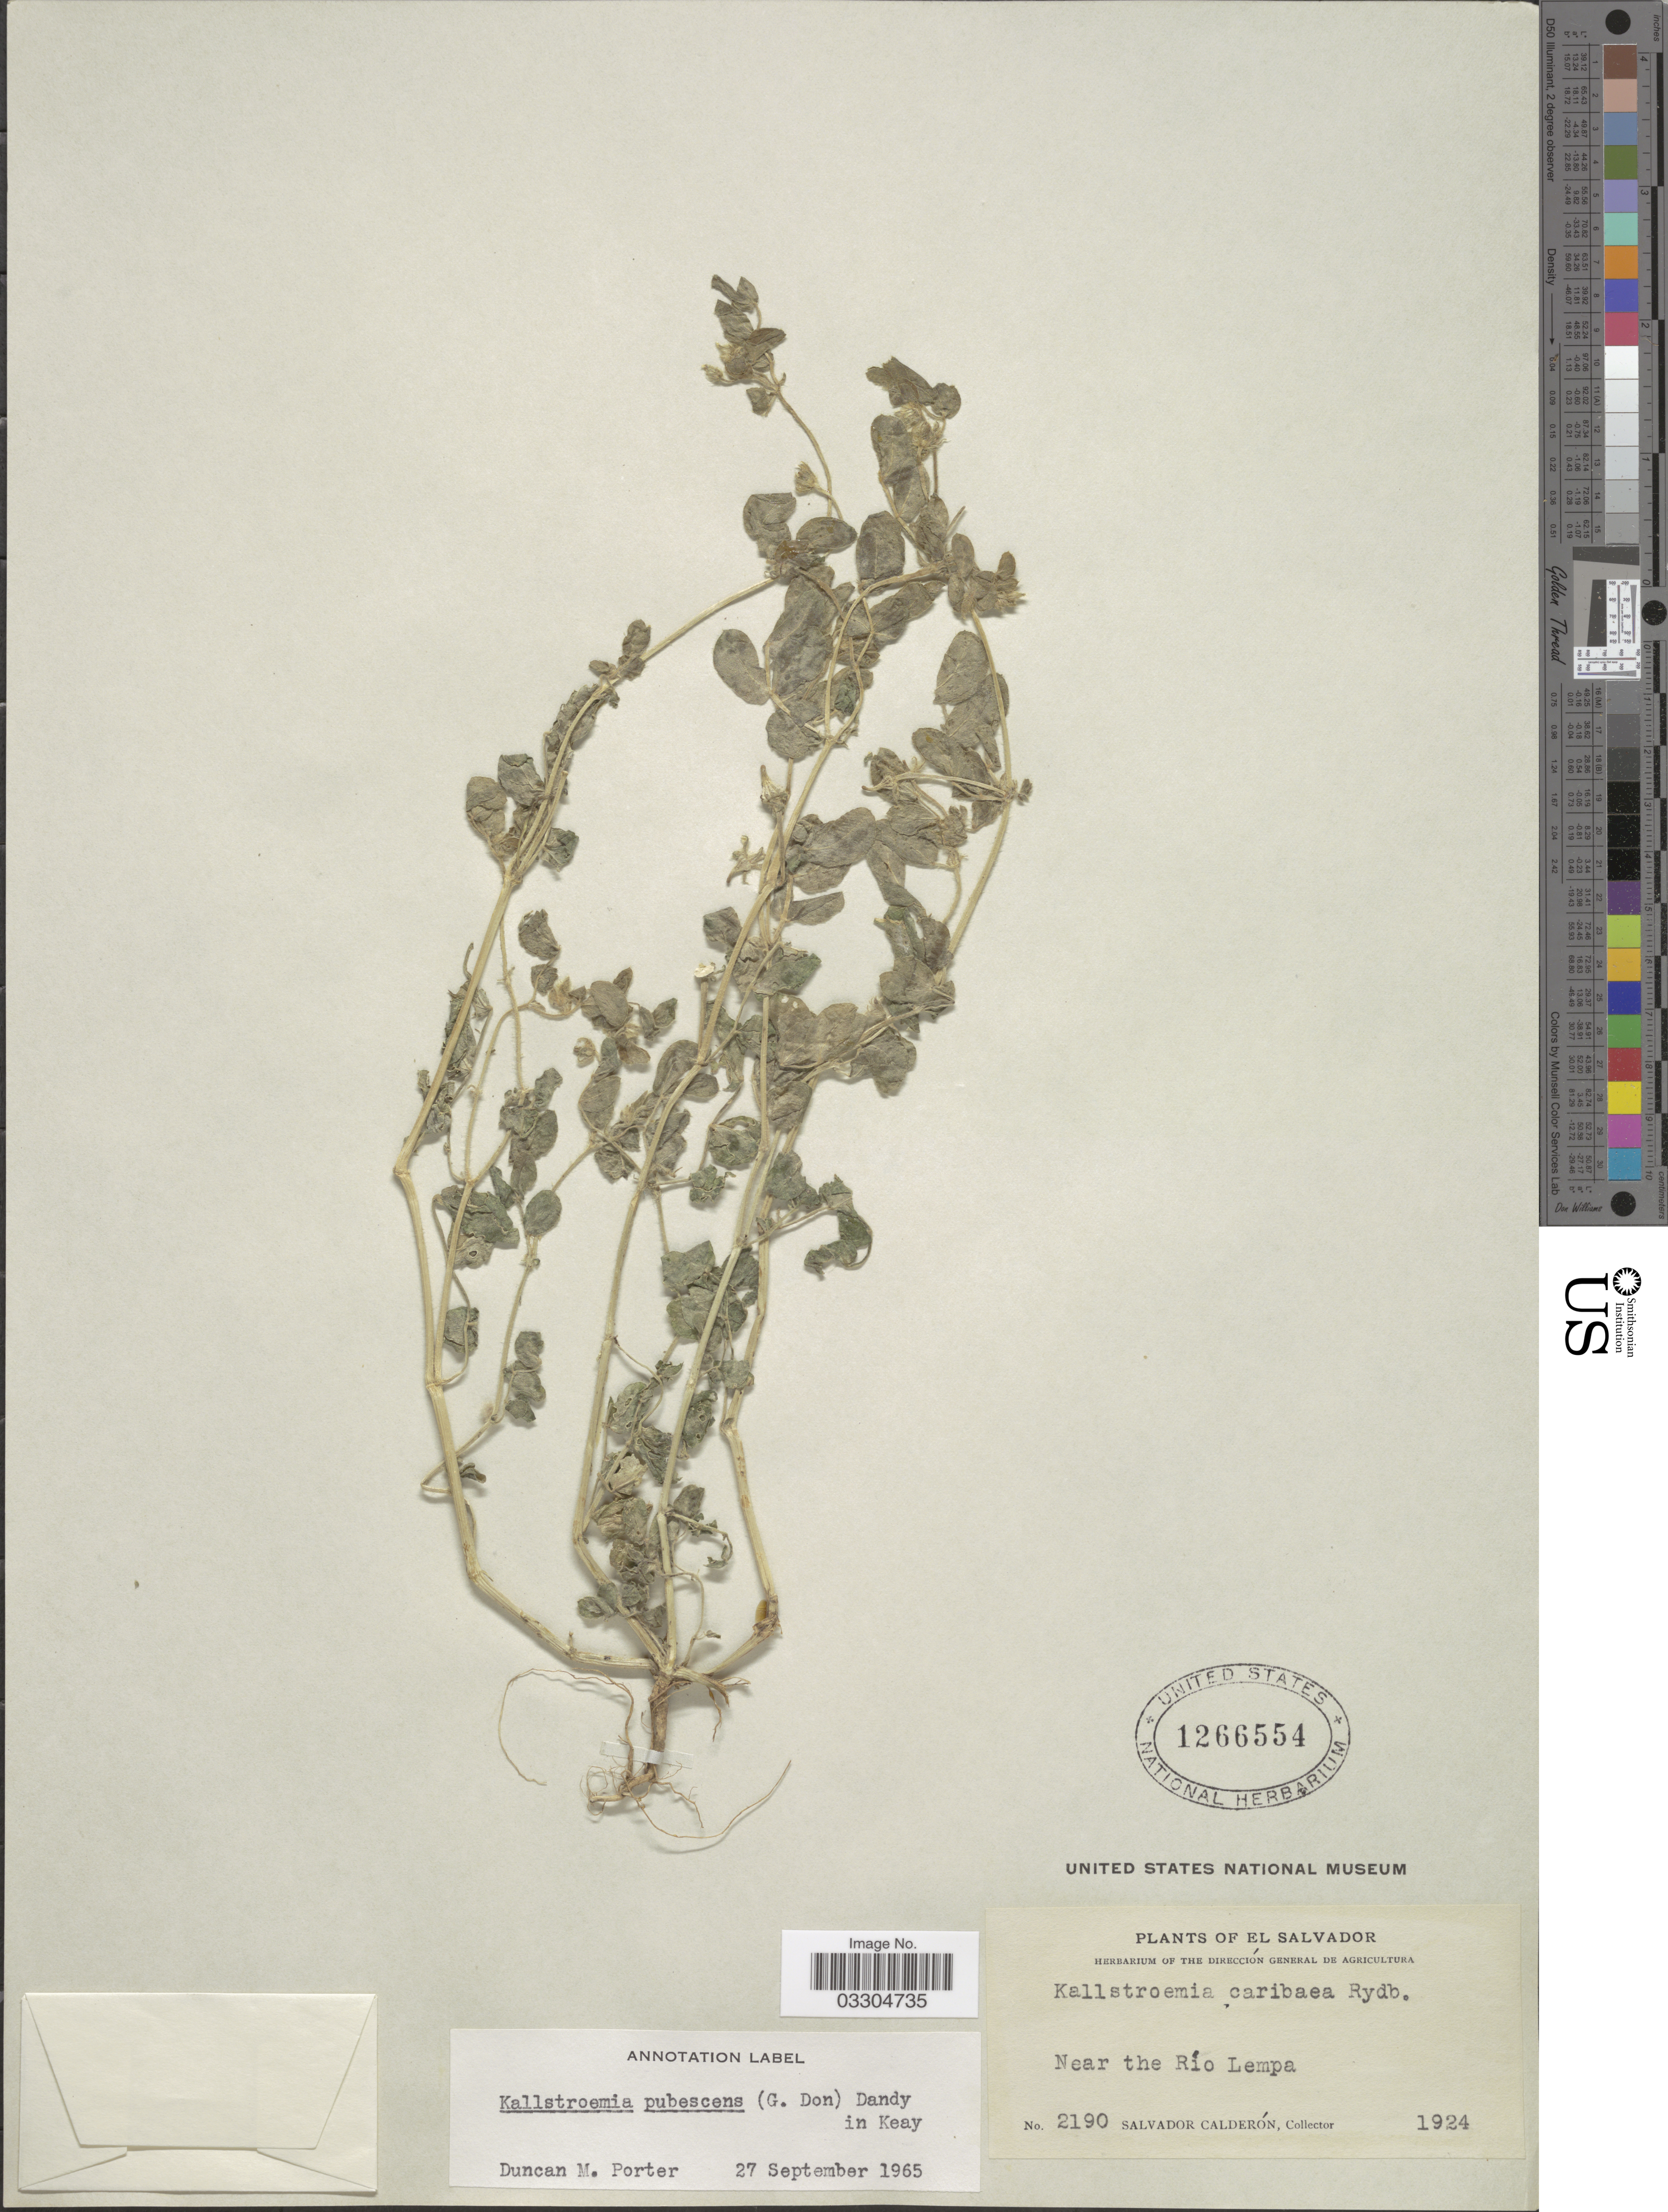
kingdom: Plantae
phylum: Tracheophyta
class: Magnoliopsida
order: Zygophyllales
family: Zygophyllaceae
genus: Kallstroemia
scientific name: Kallstroemia pubescens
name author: (G. Don) Dandy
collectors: S. Calderón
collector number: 2190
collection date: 1924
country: El Salvador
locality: Near the Río Lempa.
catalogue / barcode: US 1266554